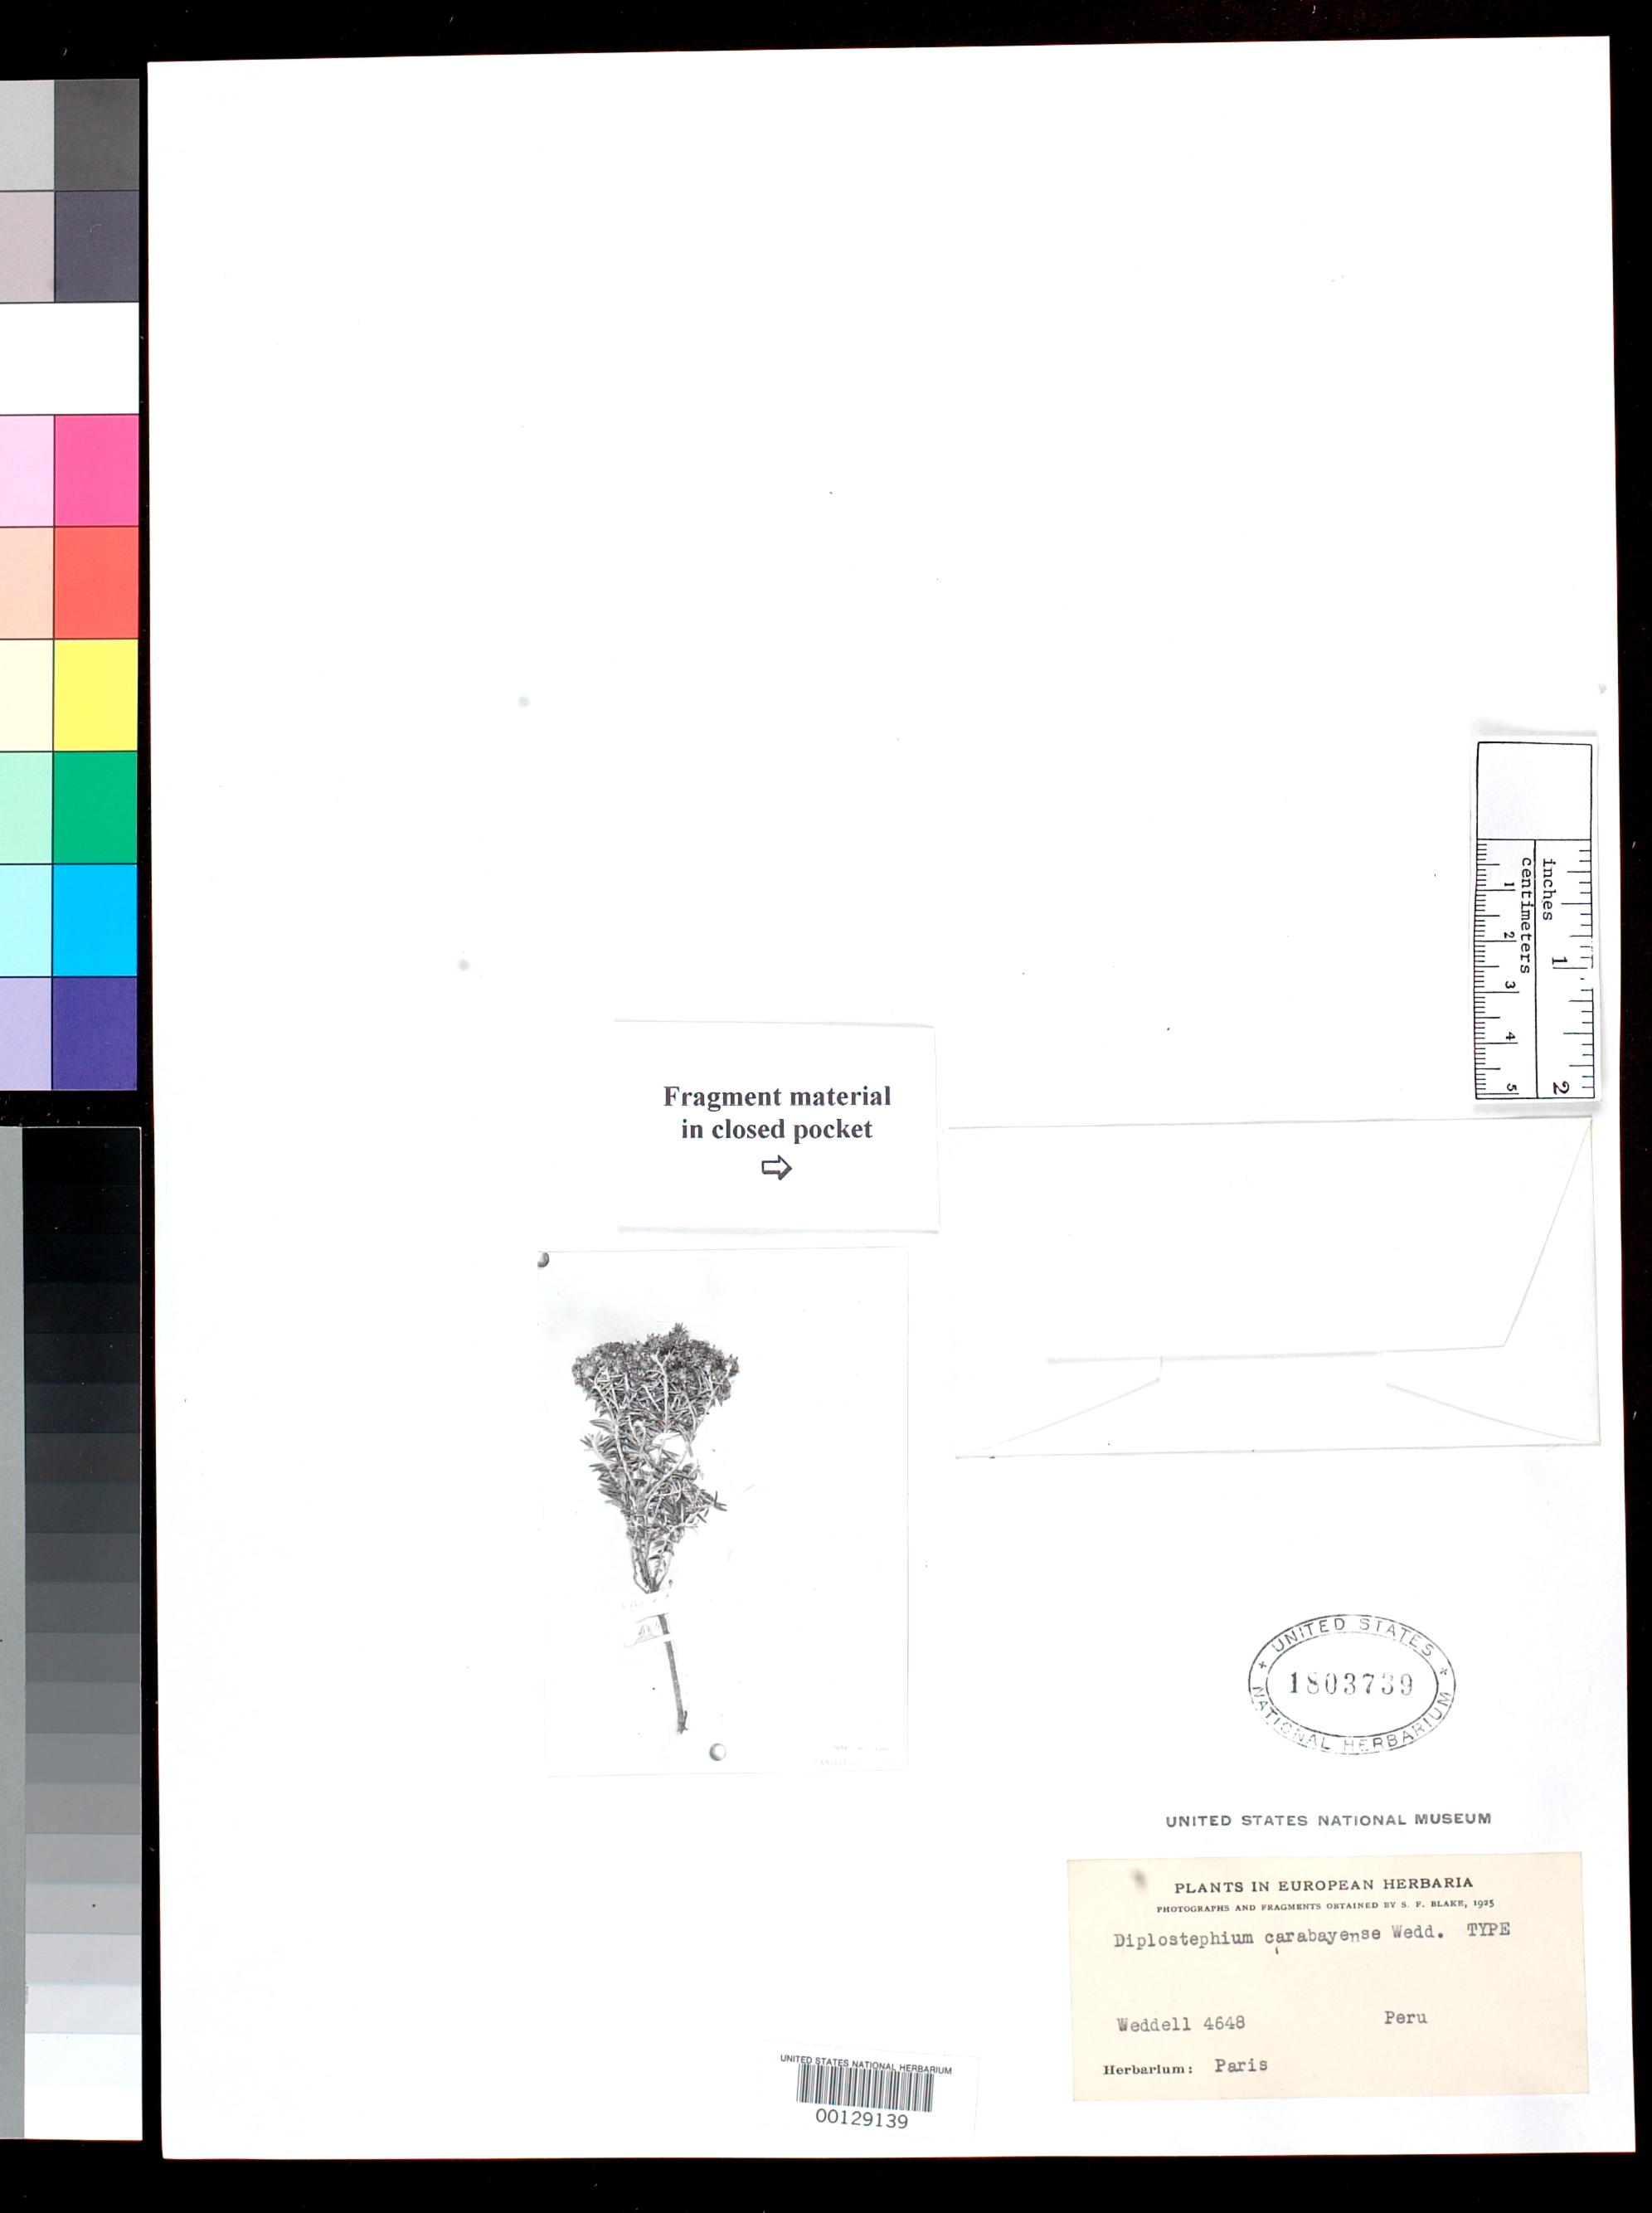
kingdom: Plantae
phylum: Tracheophyta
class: Magnoliopsida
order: Asterales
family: Asteraceae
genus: Diplostephium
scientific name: Diplostephium carabayense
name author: Wedd.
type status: Type Collection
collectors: H. A. Weddell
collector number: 4648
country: Peru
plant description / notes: Photograph and fragmentary material of type specimen ex herb. Paris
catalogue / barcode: US 1803739